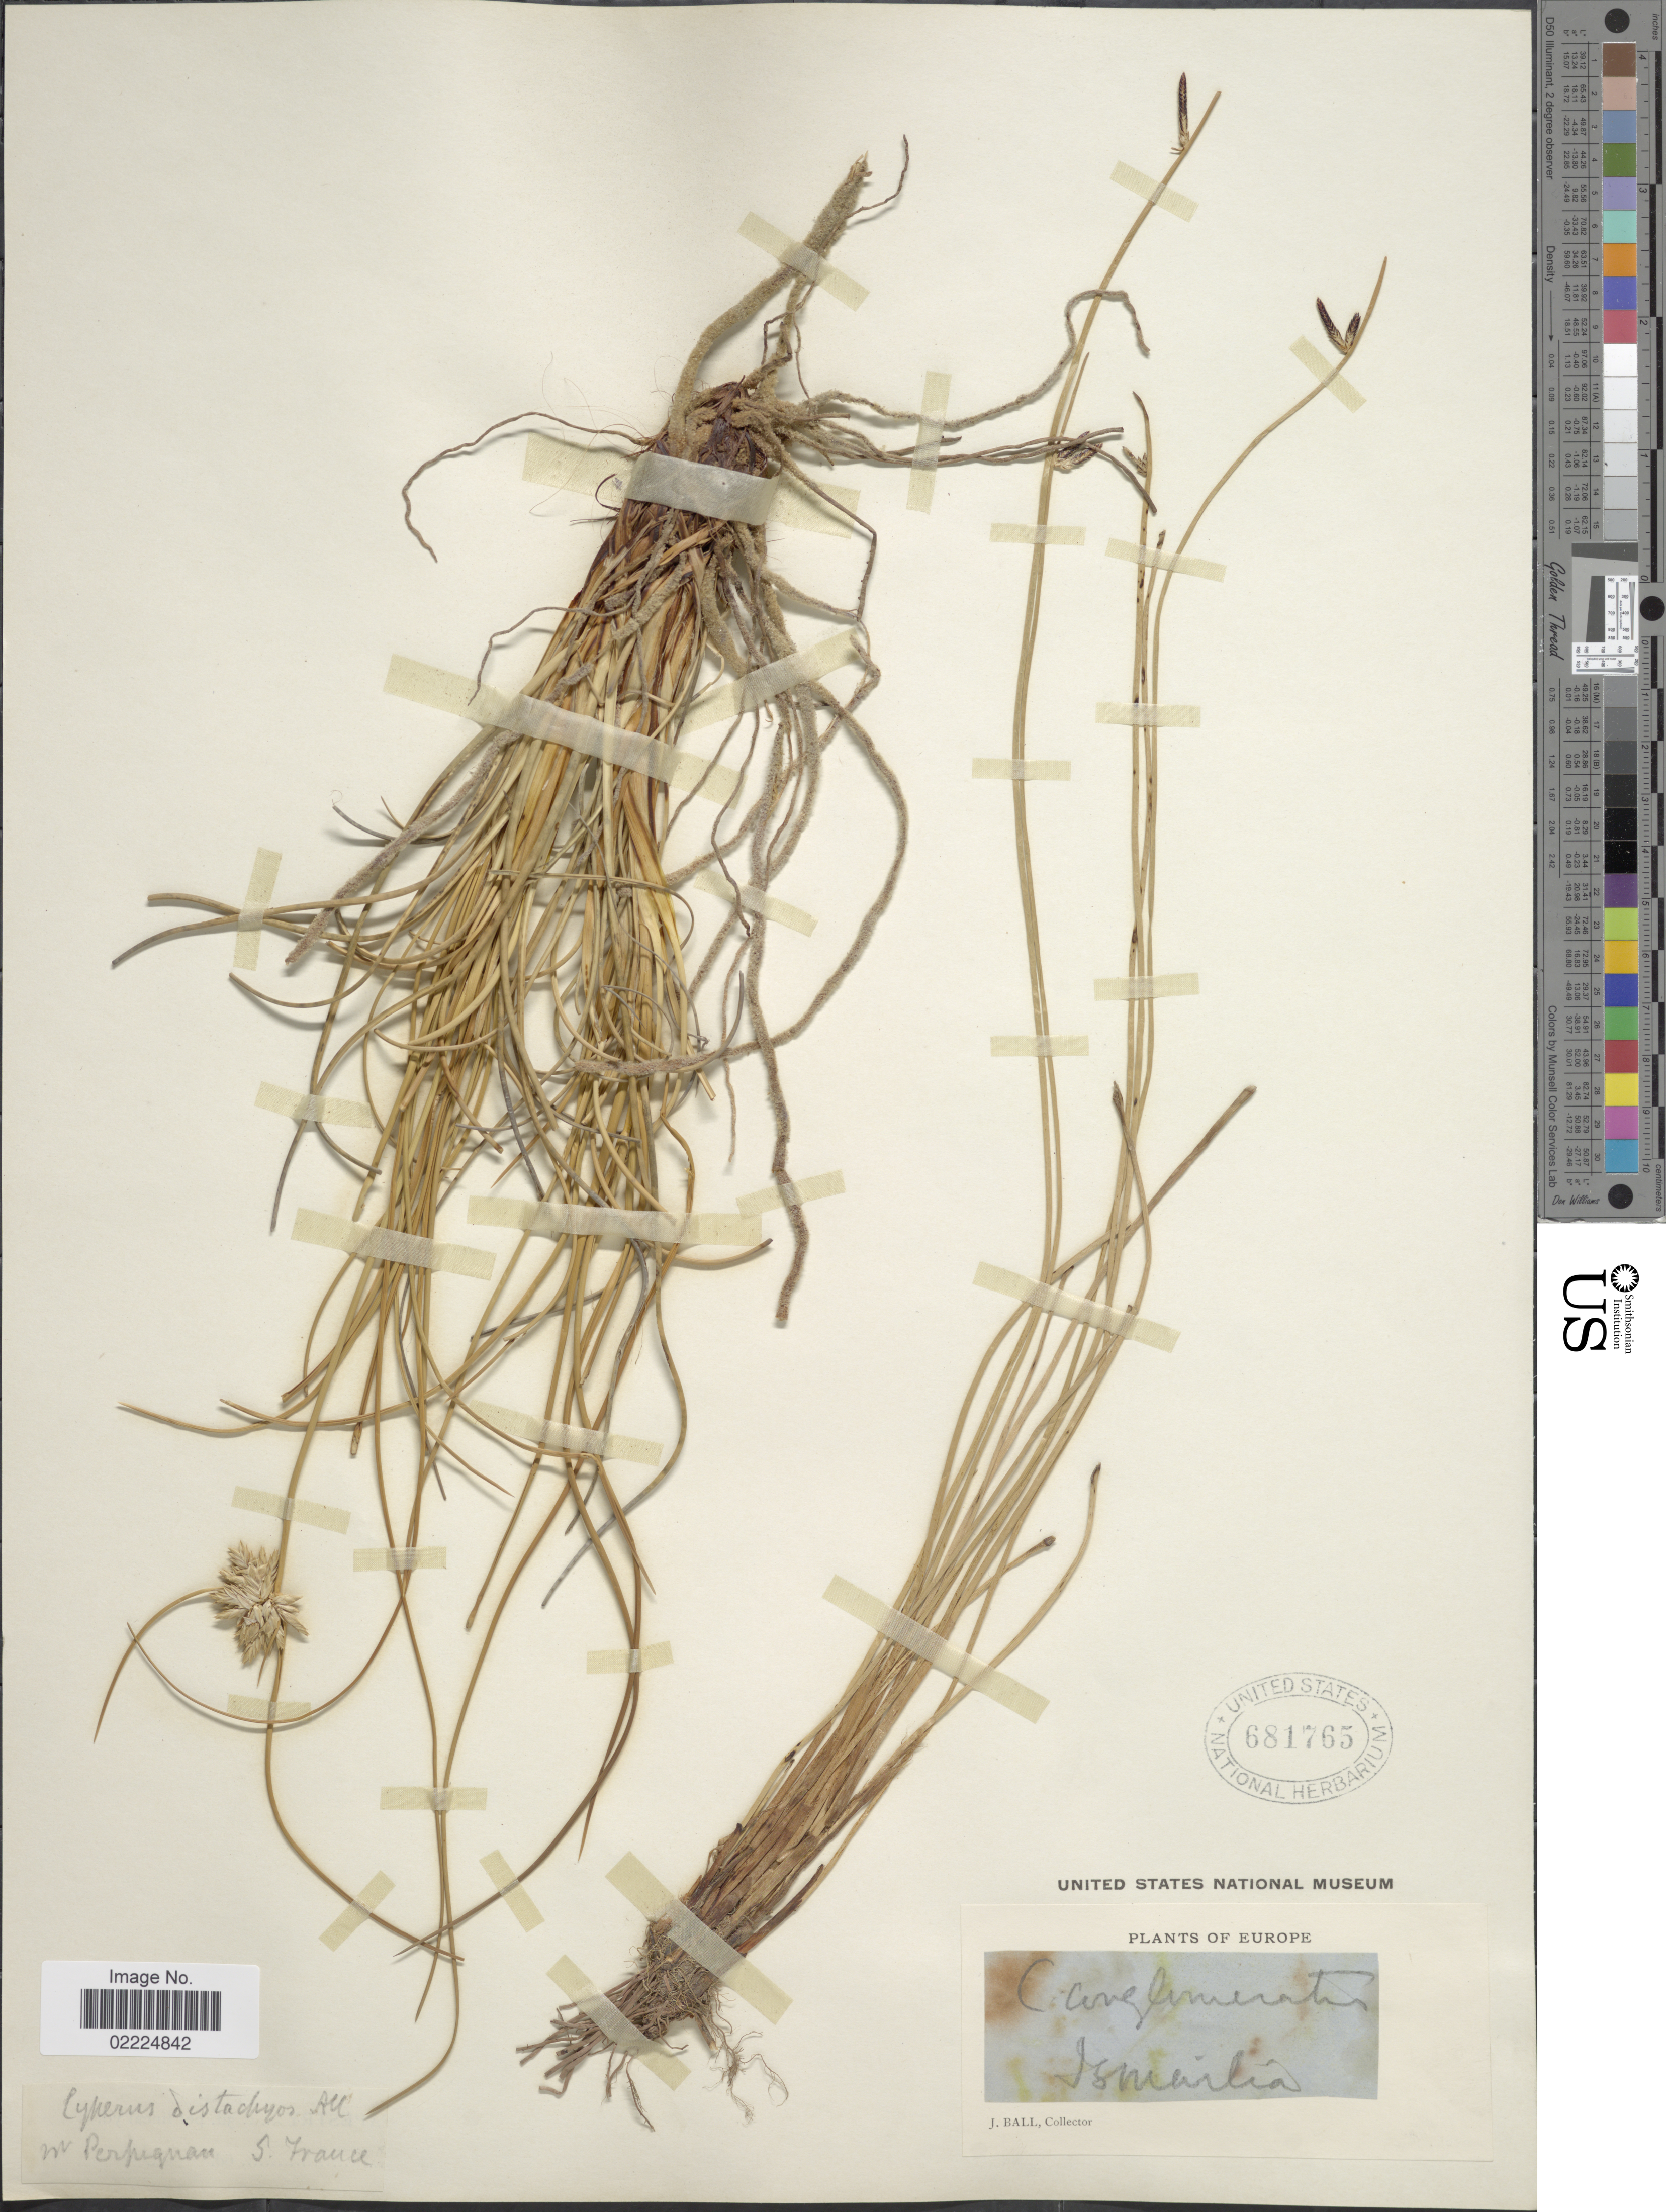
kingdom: Plantae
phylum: Tracheophyta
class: Liliopsida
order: Poales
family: Cyperaceae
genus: Cyperus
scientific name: Cyperus conglomeratus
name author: Rottb.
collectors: J. Ball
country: France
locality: Nr Perpegram S France, Europe.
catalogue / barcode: US 681765